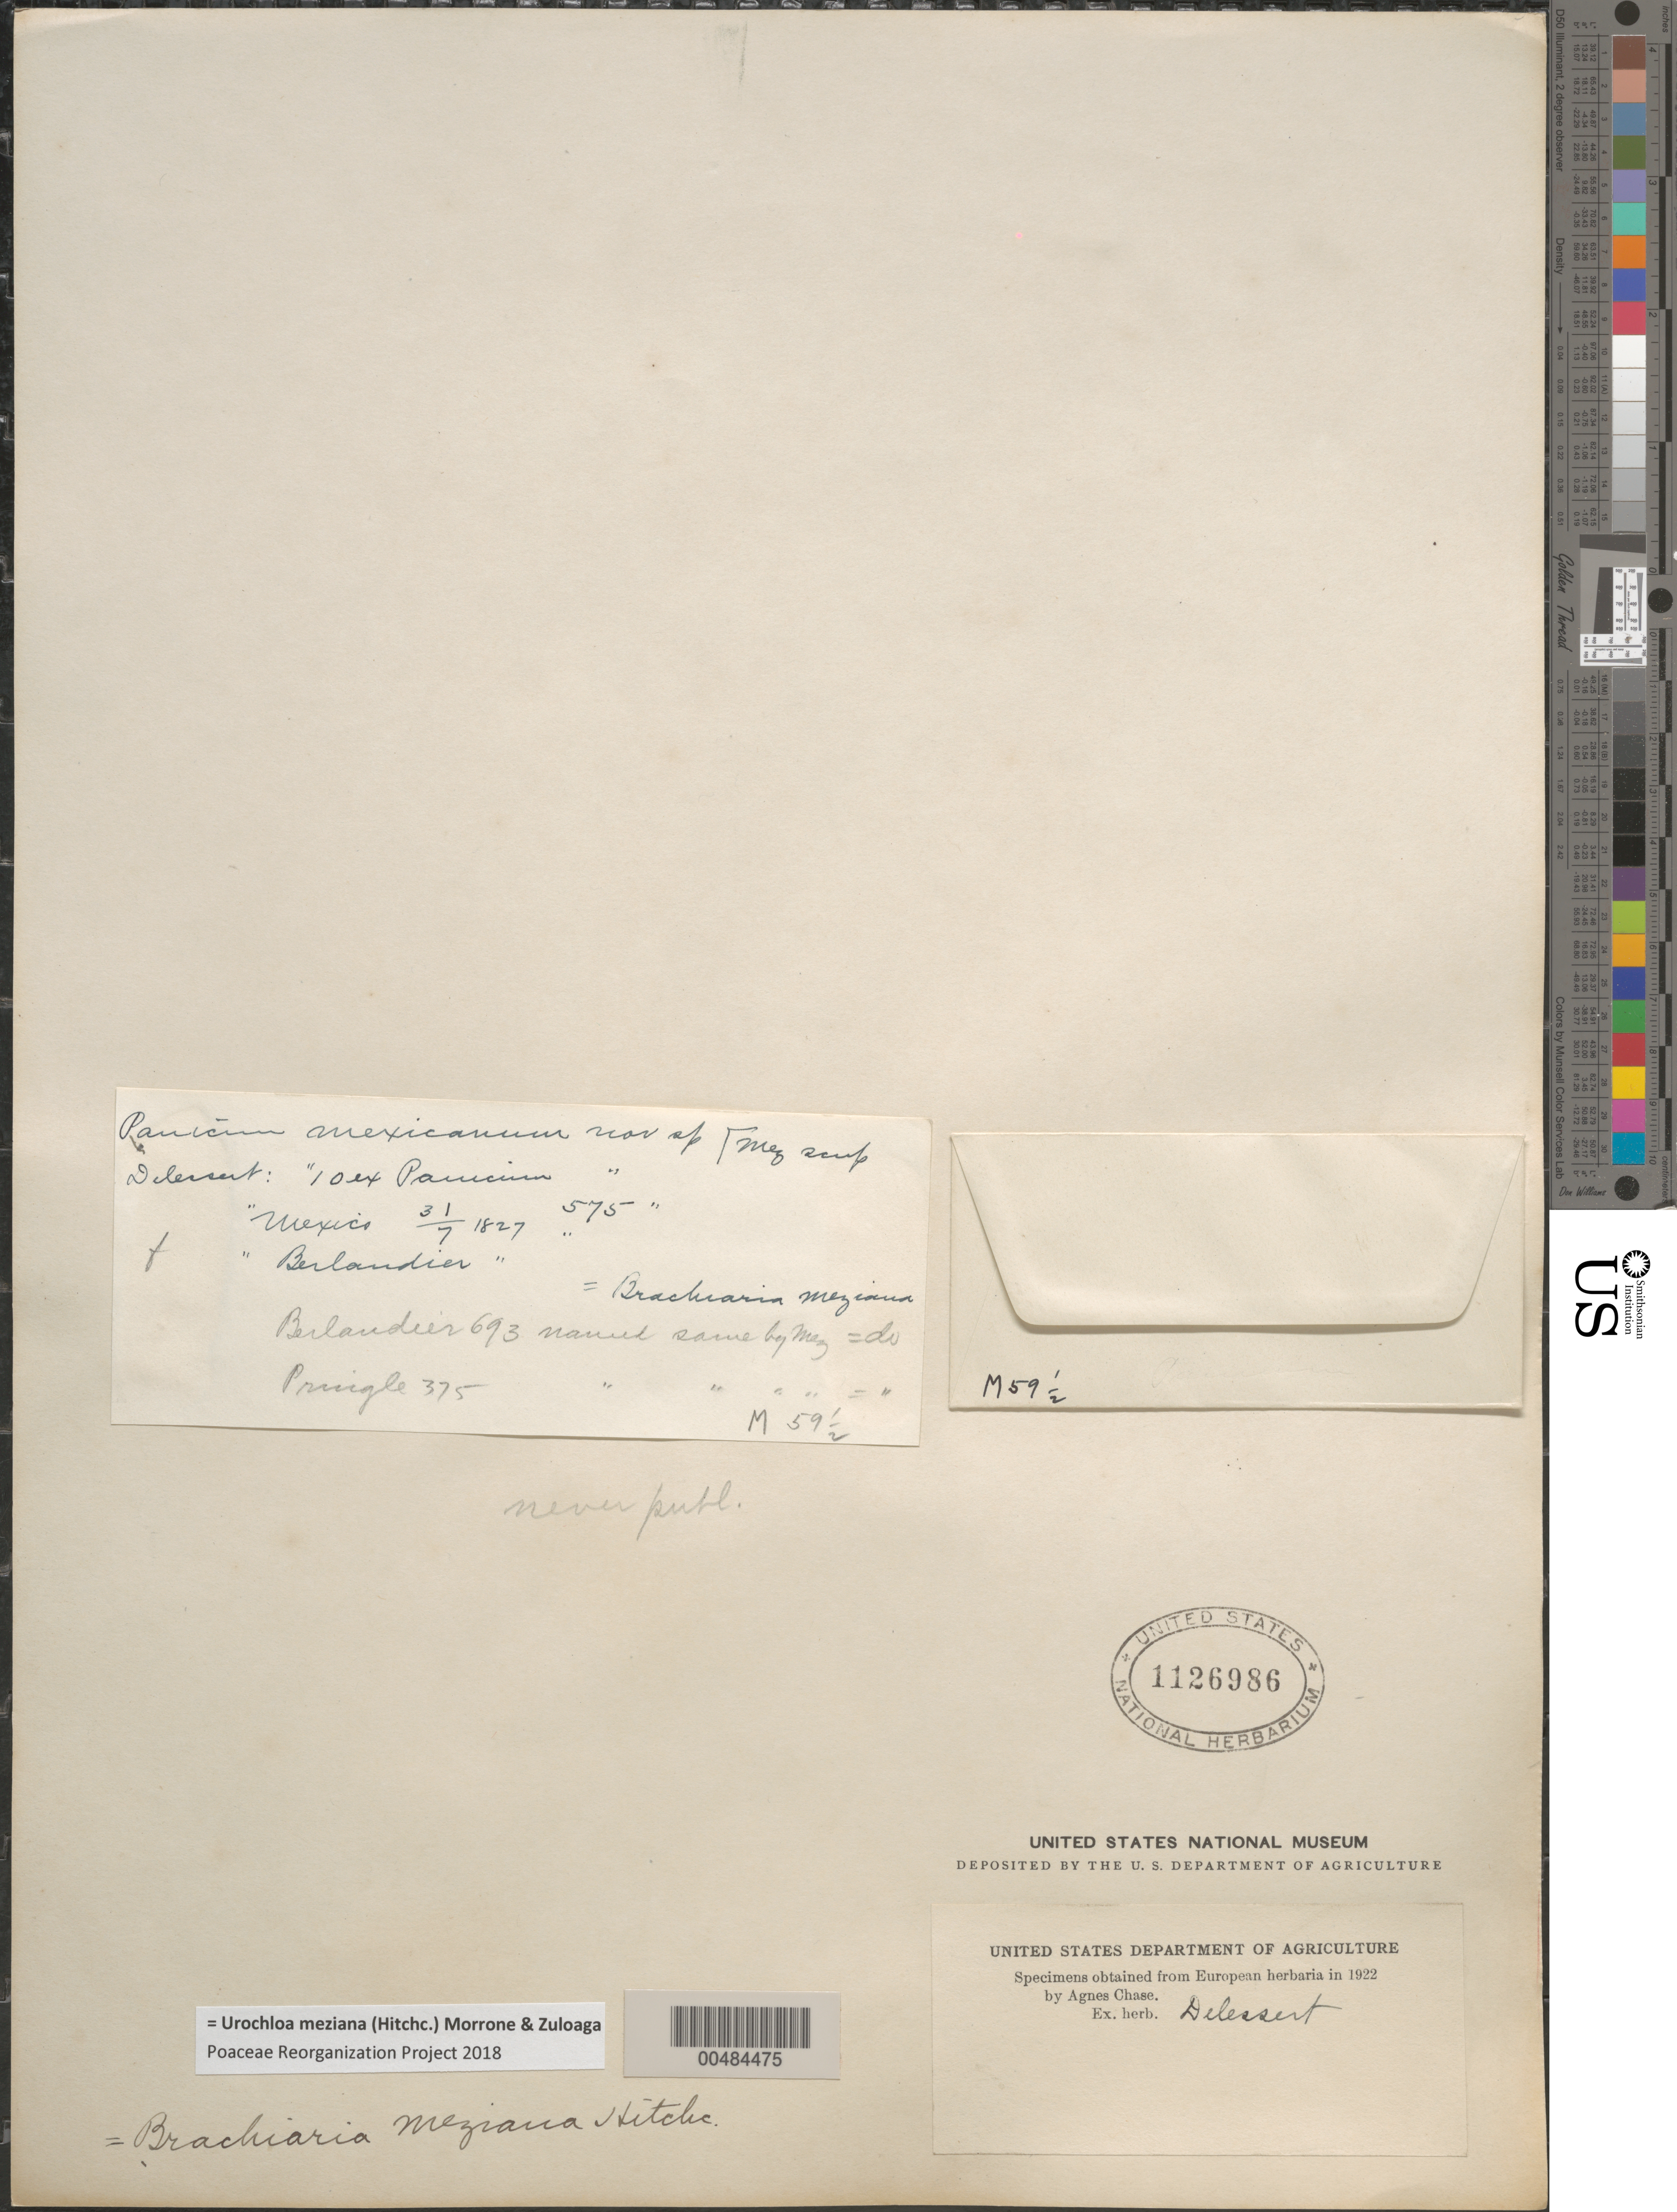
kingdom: Plantae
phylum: Tracheophyta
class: Liliopsida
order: Poales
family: Poaceae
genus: Brachiaria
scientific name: Brachiaria meziana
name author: Hitchc.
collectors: J. L. Berlandier & -- Pringle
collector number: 693/375/59.5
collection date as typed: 31 Jul 1827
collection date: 1827-07-31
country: Mexico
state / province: Durango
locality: San Ramon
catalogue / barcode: US 1126986